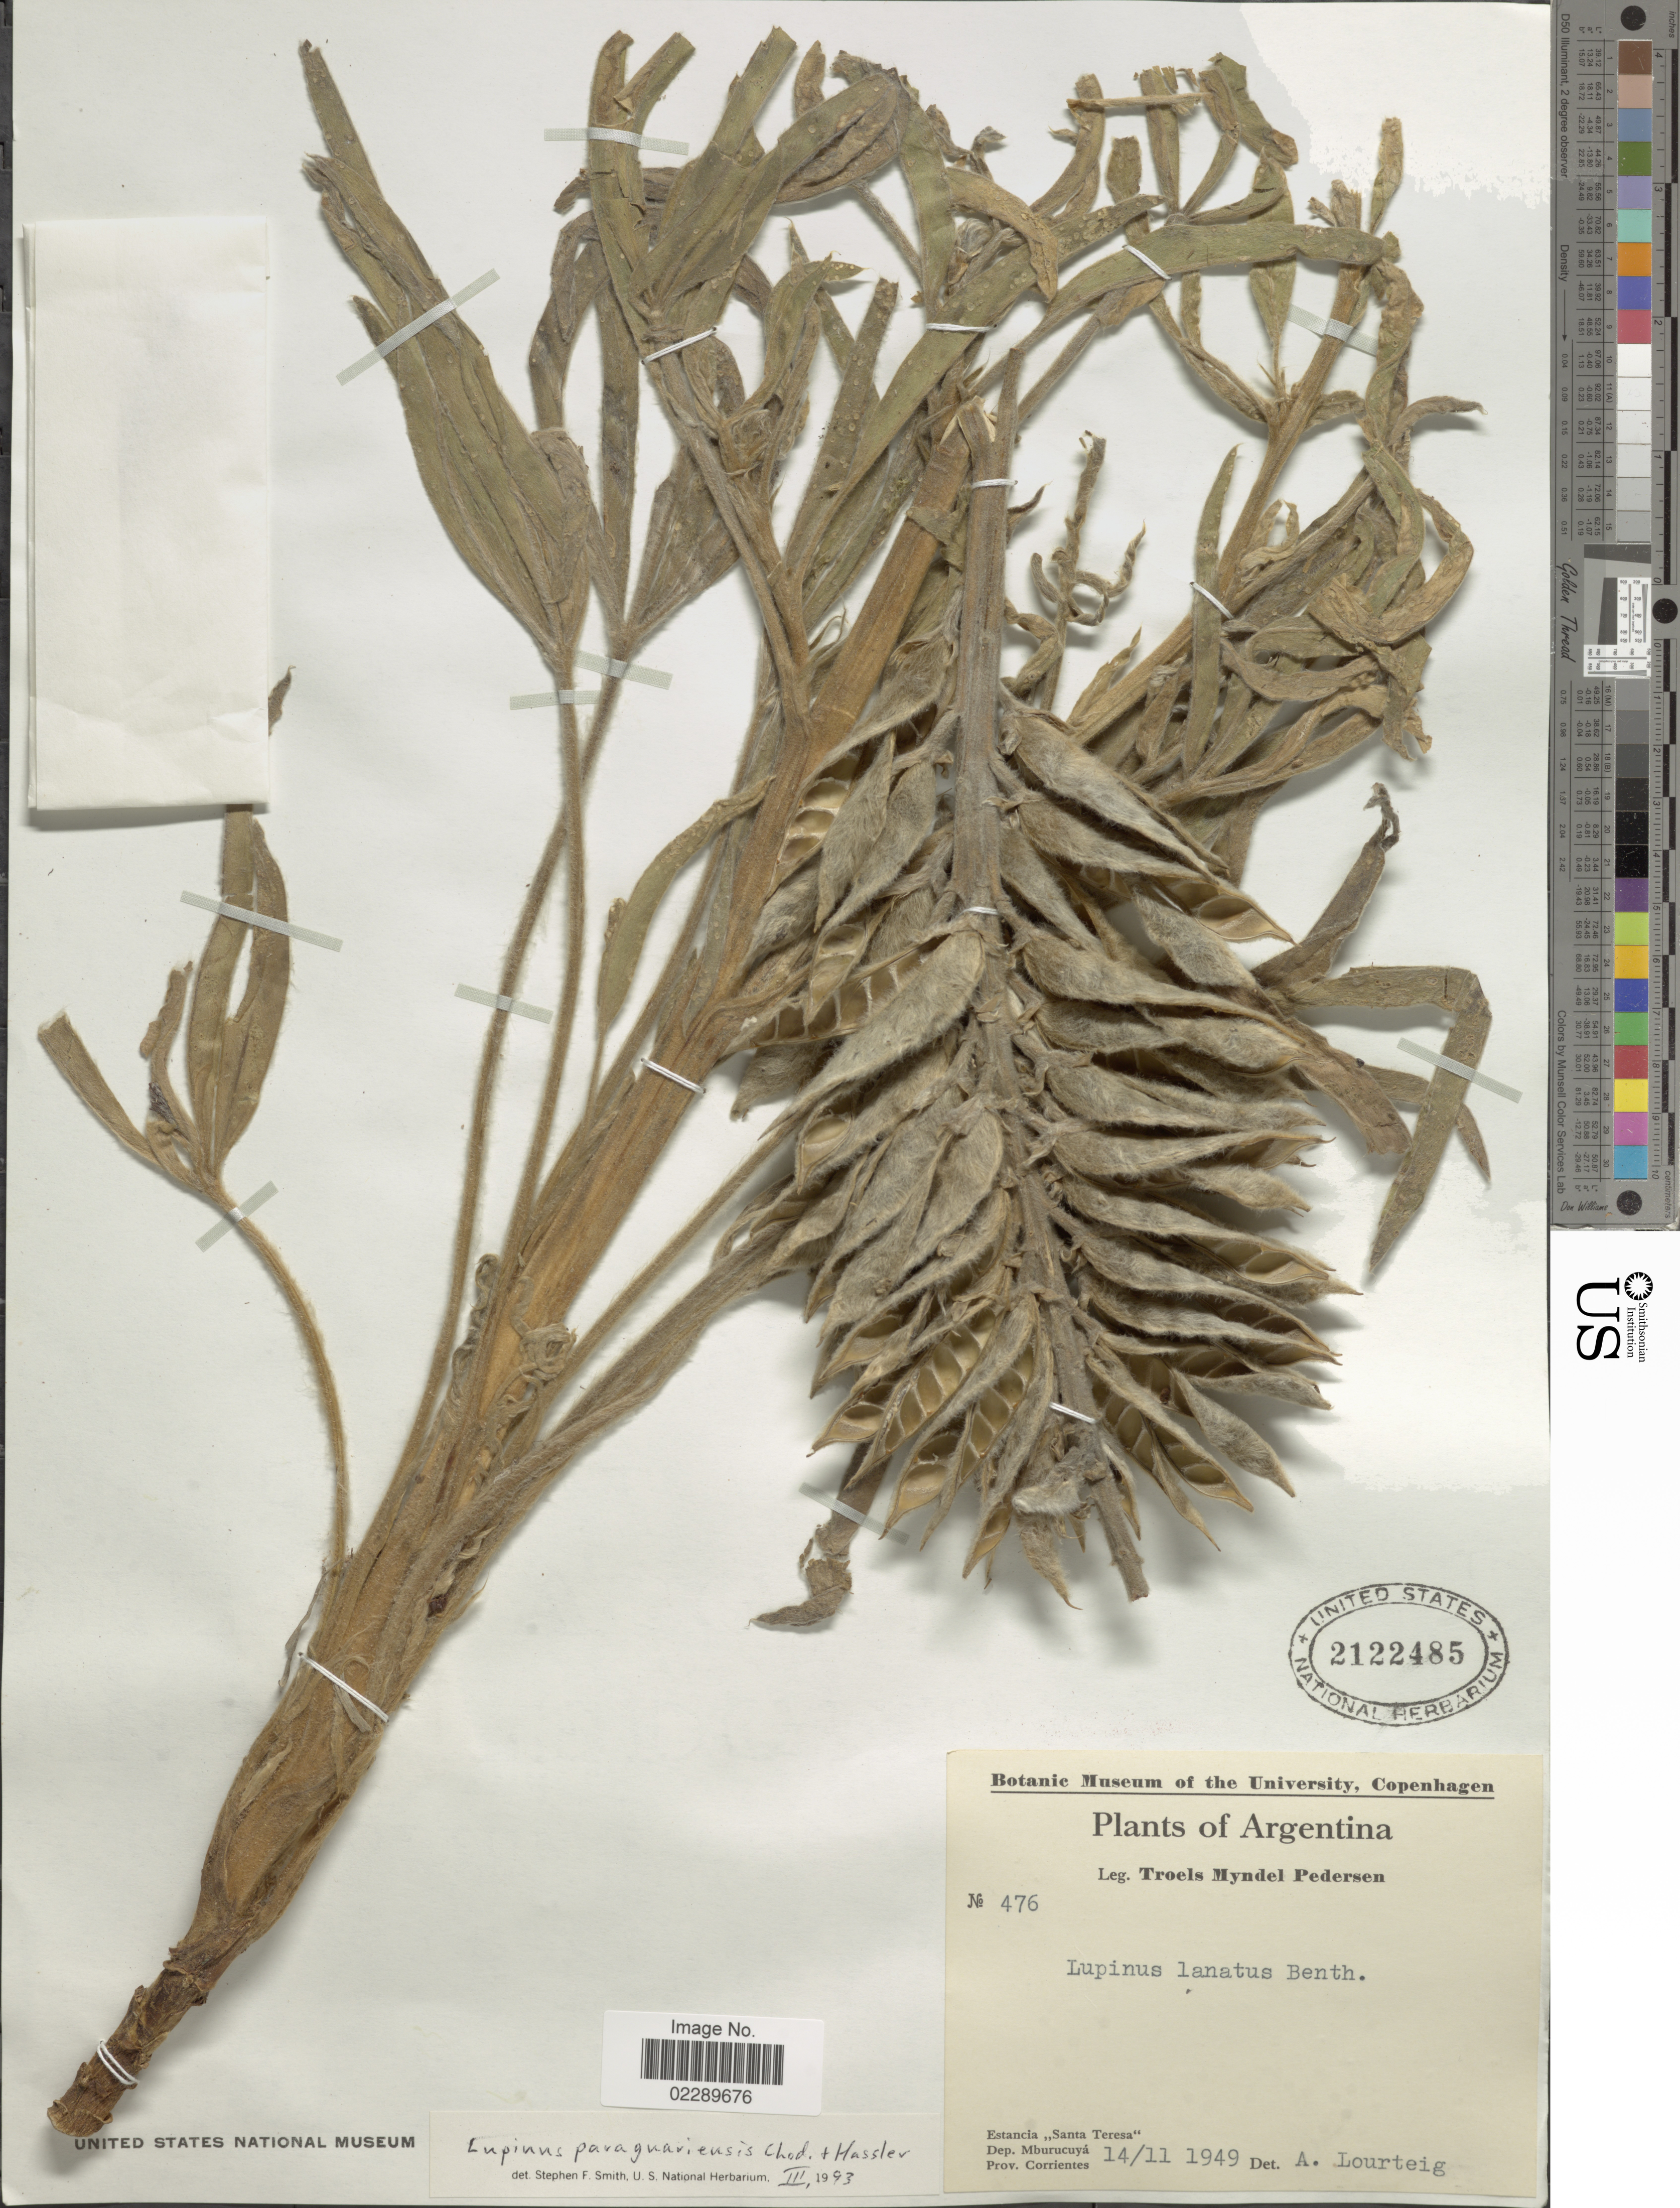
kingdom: Plantae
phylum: Tracheophyta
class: Magnoliopsida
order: Fabales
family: Fabaceae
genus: Lupinus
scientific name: Lupinus paraguariensis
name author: Chodat & Hassl.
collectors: T. Pederson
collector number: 476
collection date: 1949-11-14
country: Argentina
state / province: Corrientes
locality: Estancia "Santa Teresa". Dep. Mburucuyá. Prov. Corrientes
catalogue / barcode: US 2122485